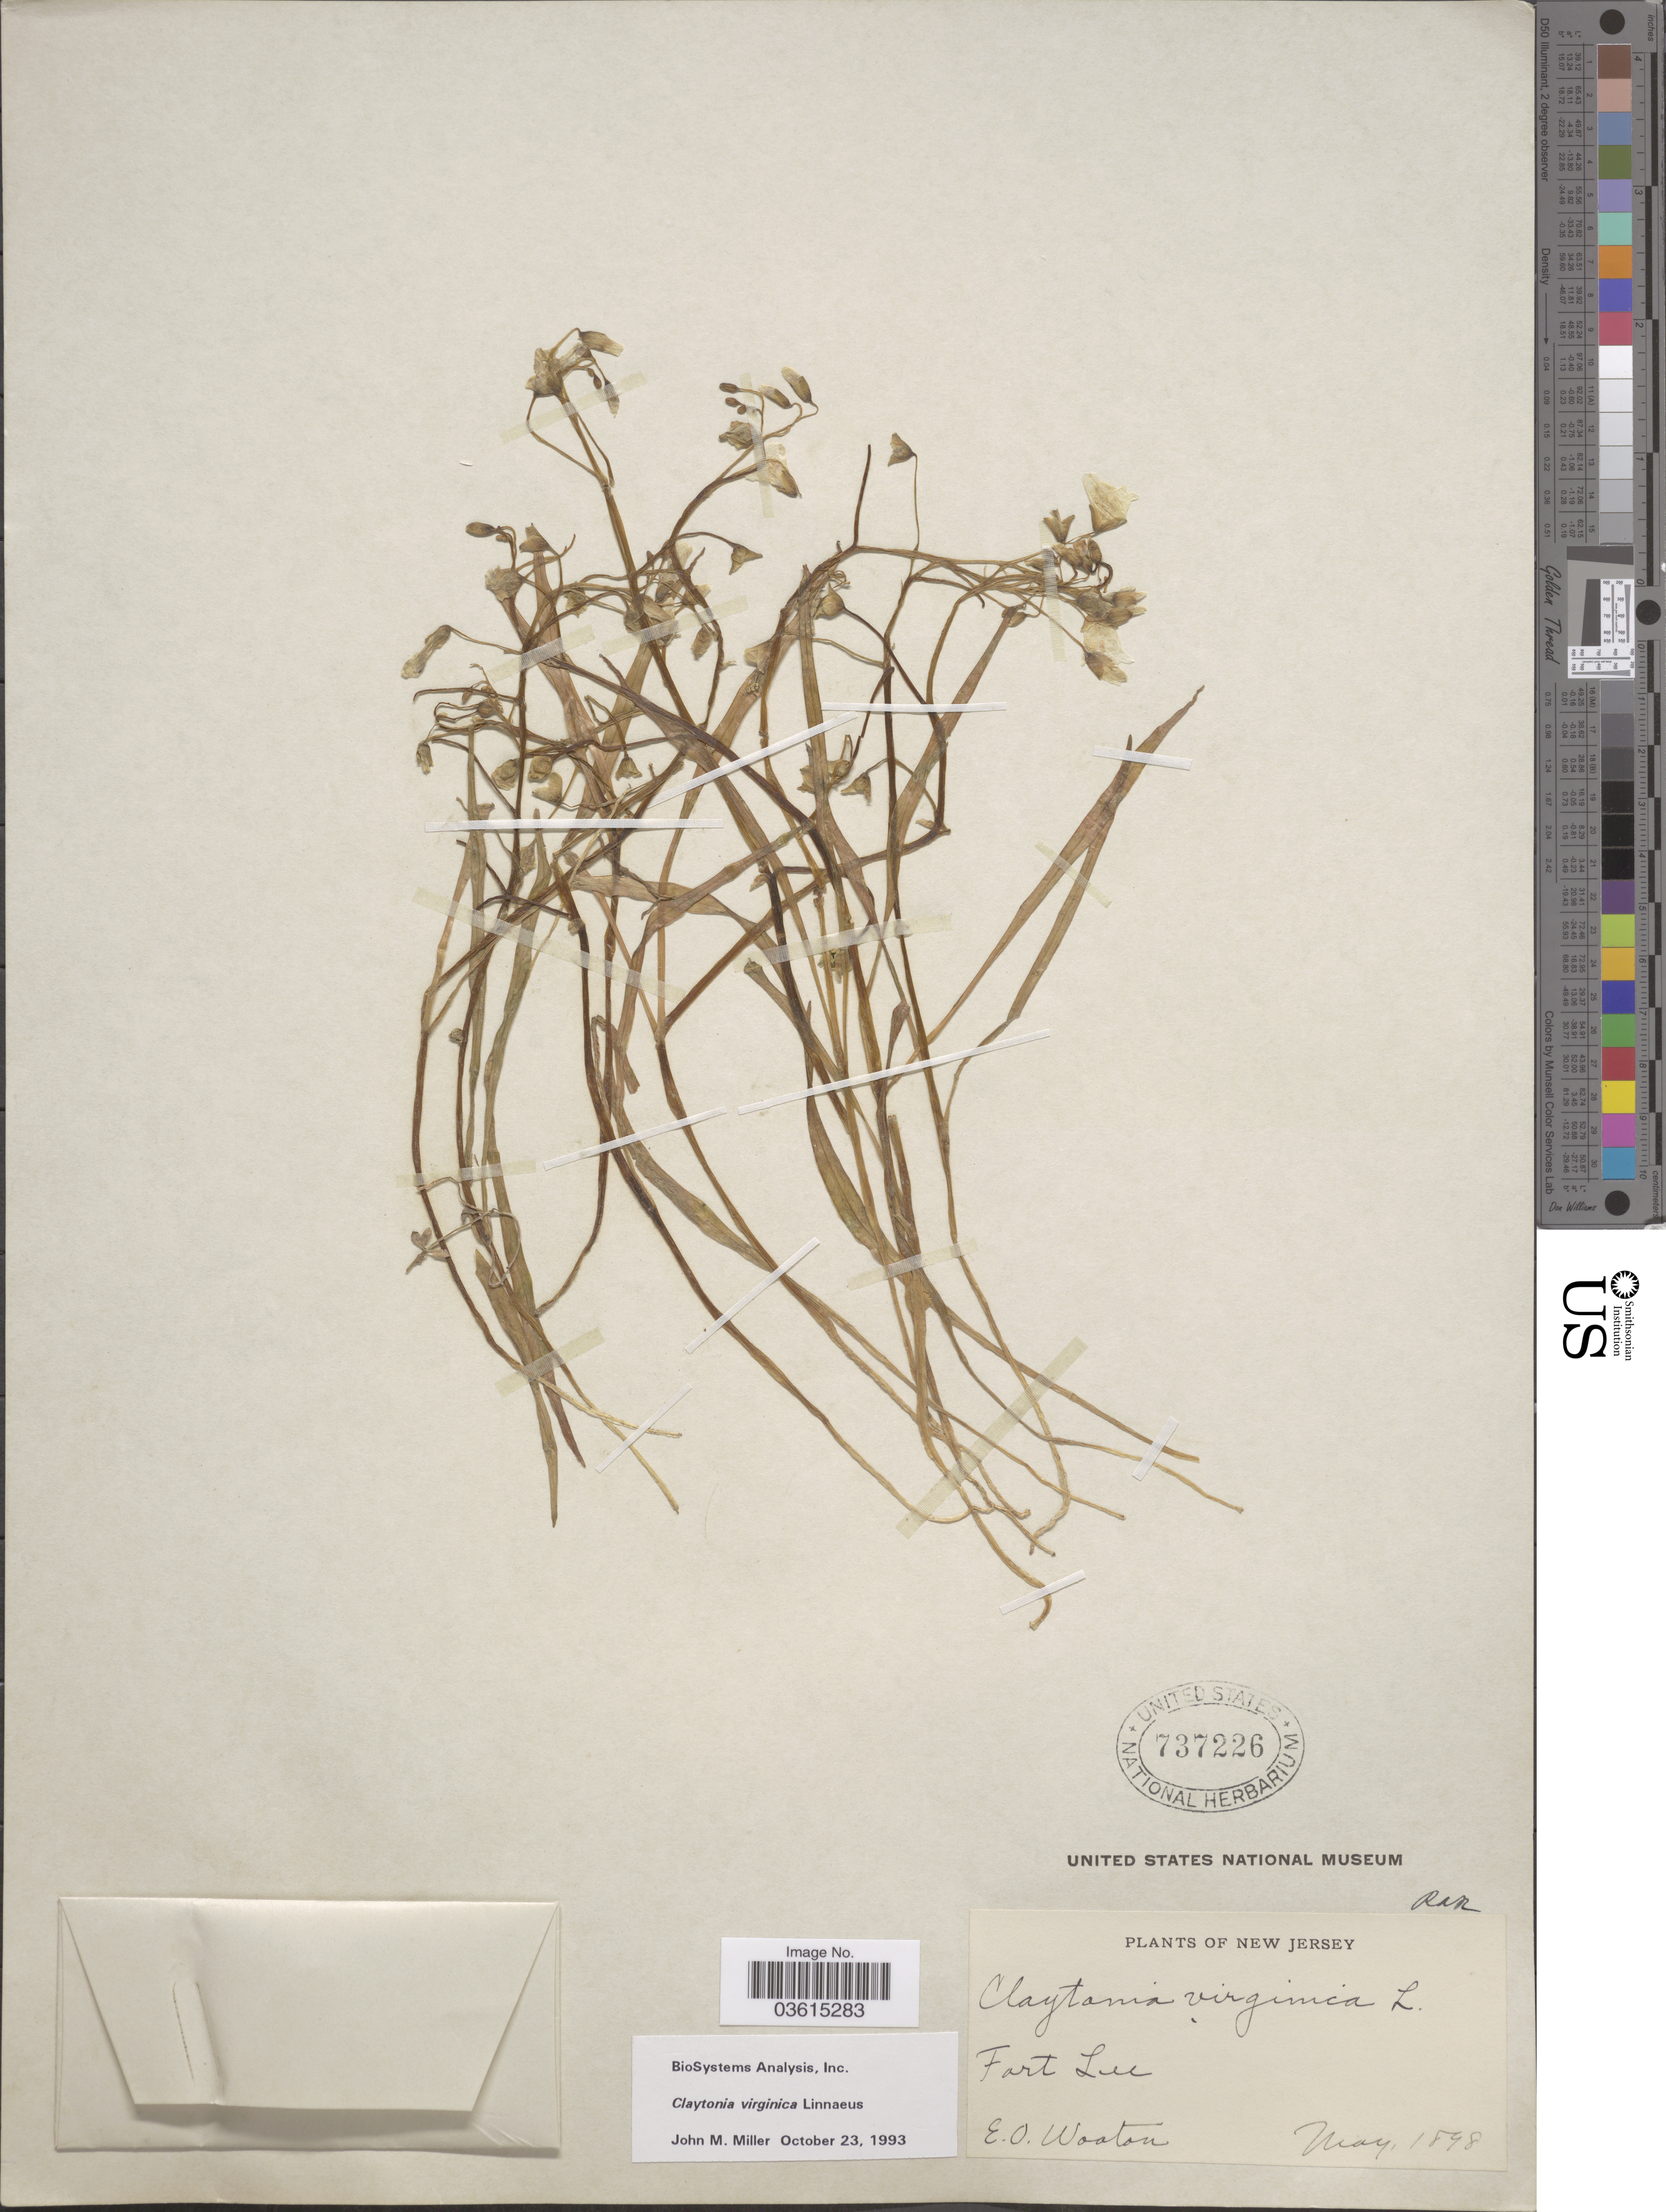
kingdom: Plantae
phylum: Tracheophyta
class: Magnoliopsida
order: Caryophyllales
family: Montiaceae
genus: Claytonia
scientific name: Claytonia virginica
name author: L.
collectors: E. O. Wooton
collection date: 1898-05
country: United States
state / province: New Jersey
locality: Fort Lee.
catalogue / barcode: US 737226